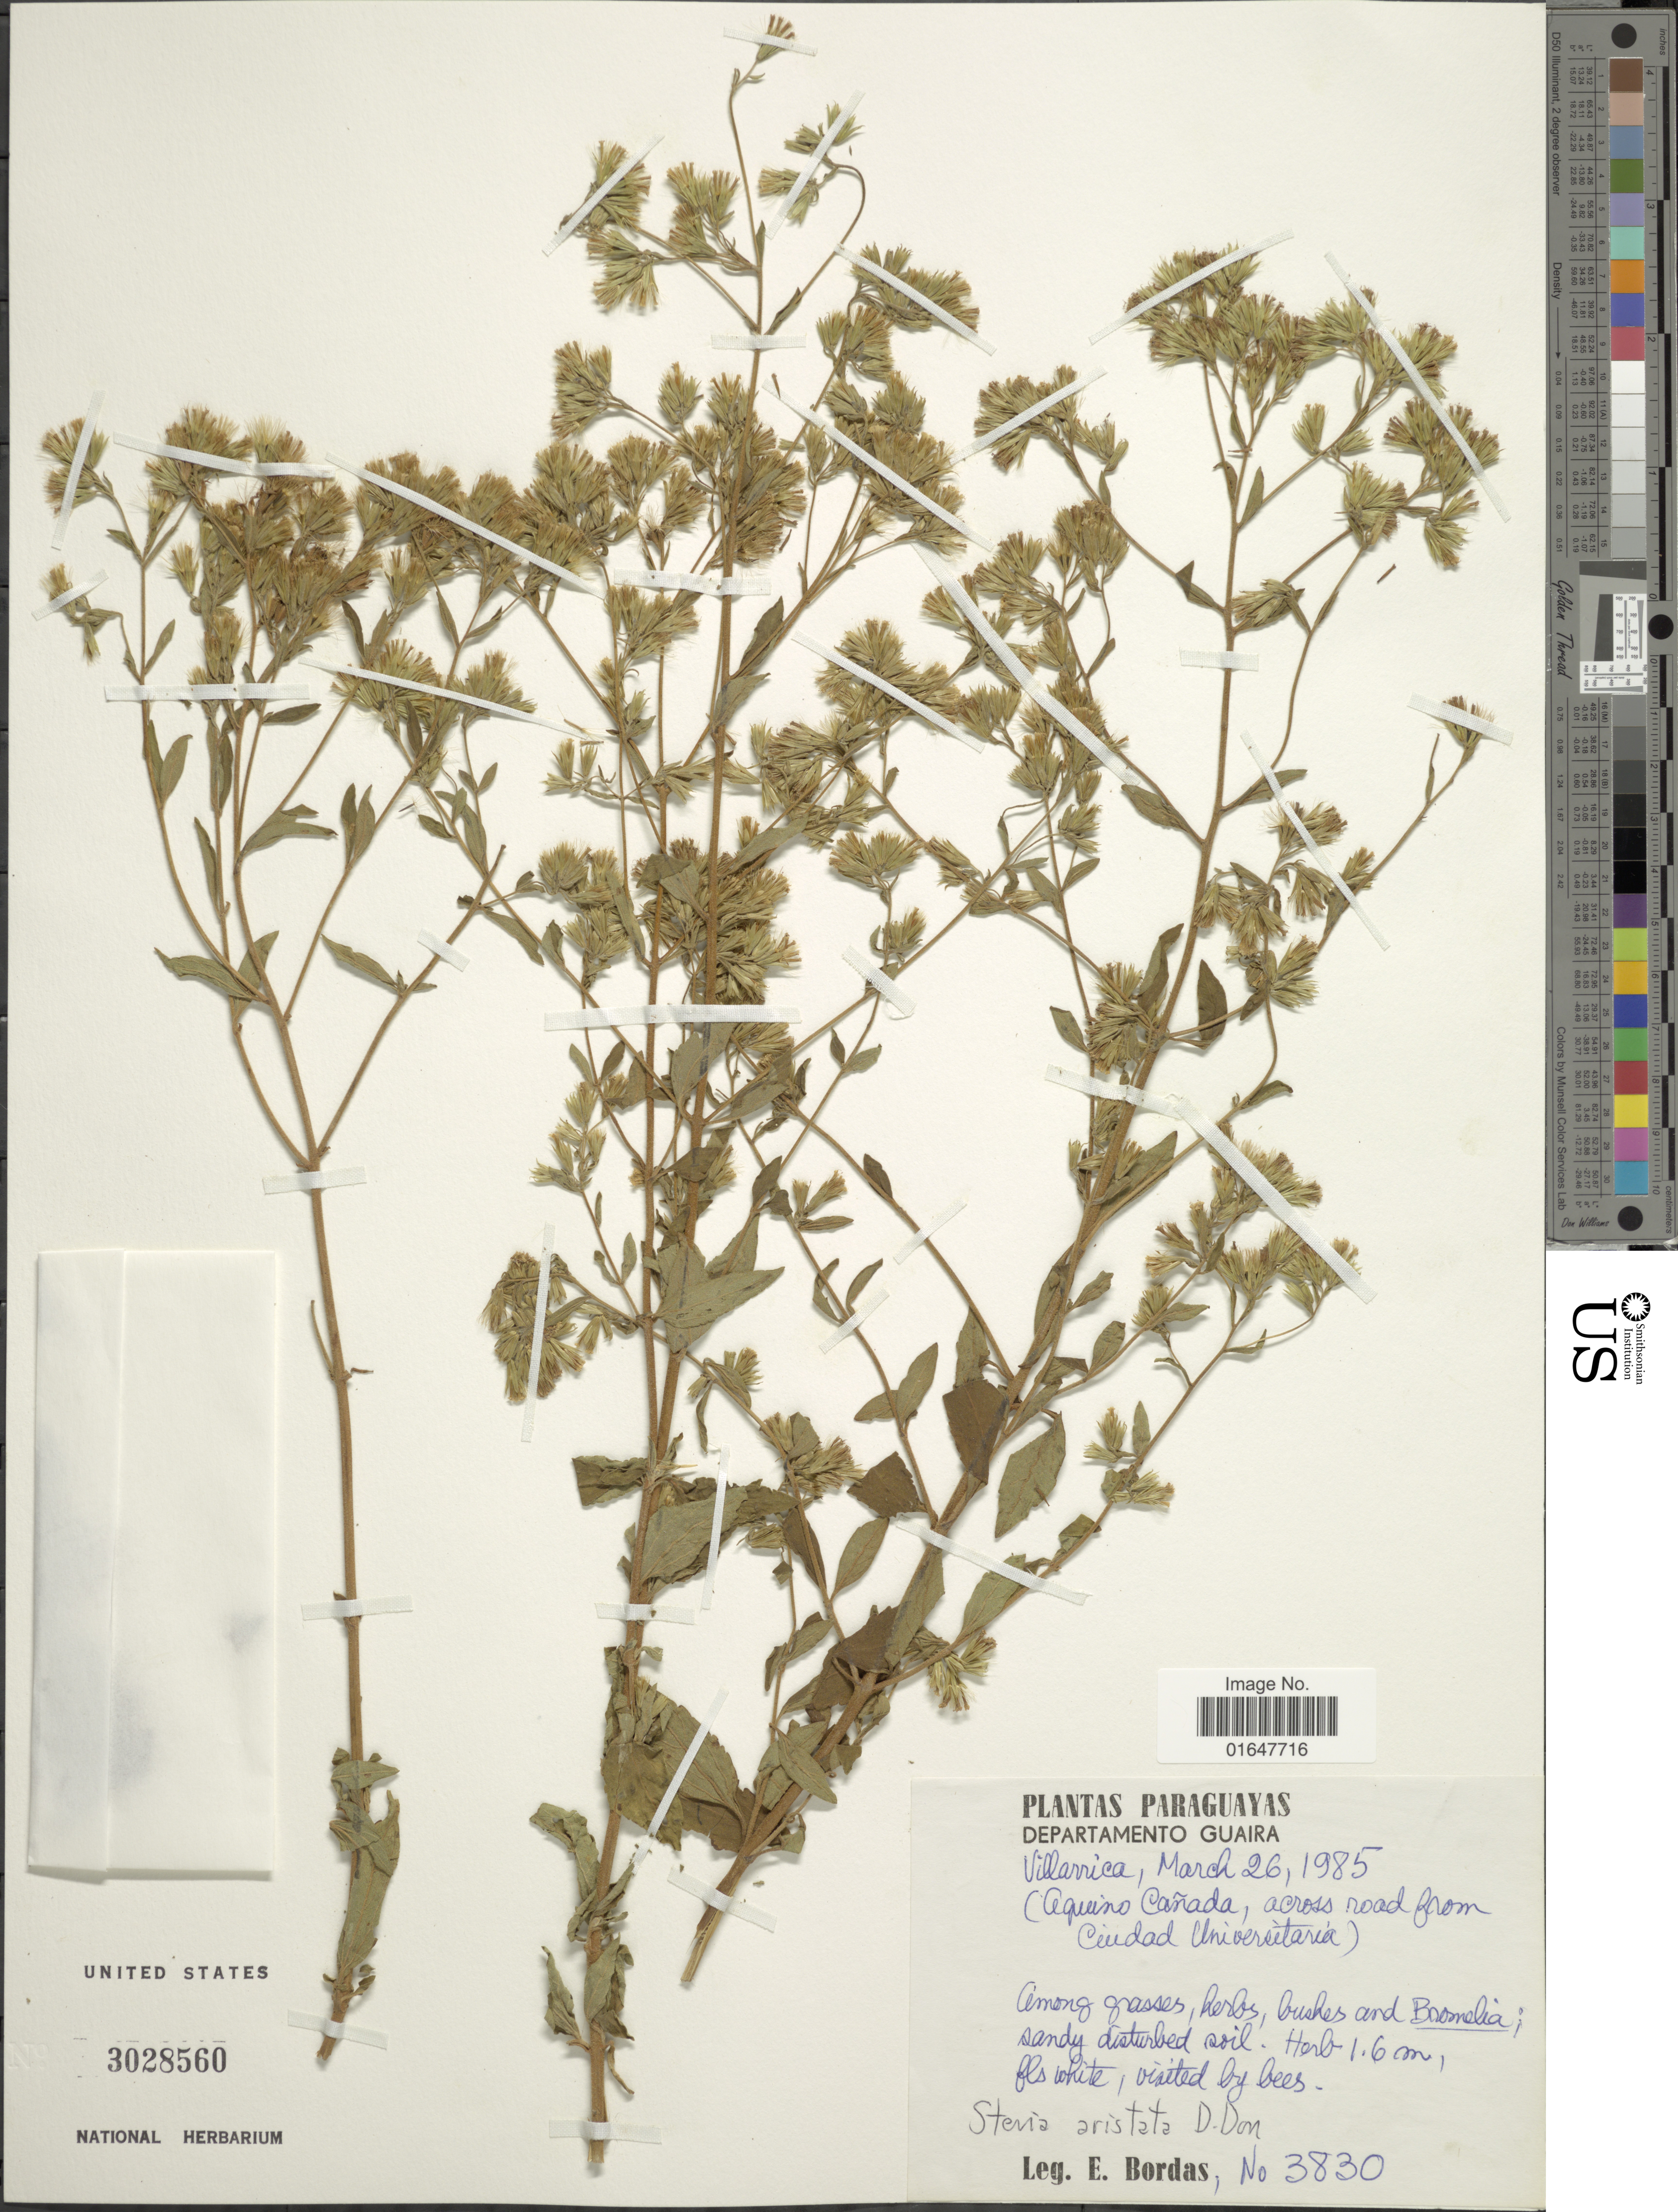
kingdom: Plantae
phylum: Tracheophyta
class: Magnoliopsida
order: Asterales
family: Asteraceae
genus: Stevia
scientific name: Stevia aristata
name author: D. Don ex Hook. & Arn.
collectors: E. Bordas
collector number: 3830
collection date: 1985-03-26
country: Paraguay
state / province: Guaira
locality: Paraguayas, Villarrica (Aquino Cañada, across road from Ciudad Universitaria).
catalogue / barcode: US 3028560